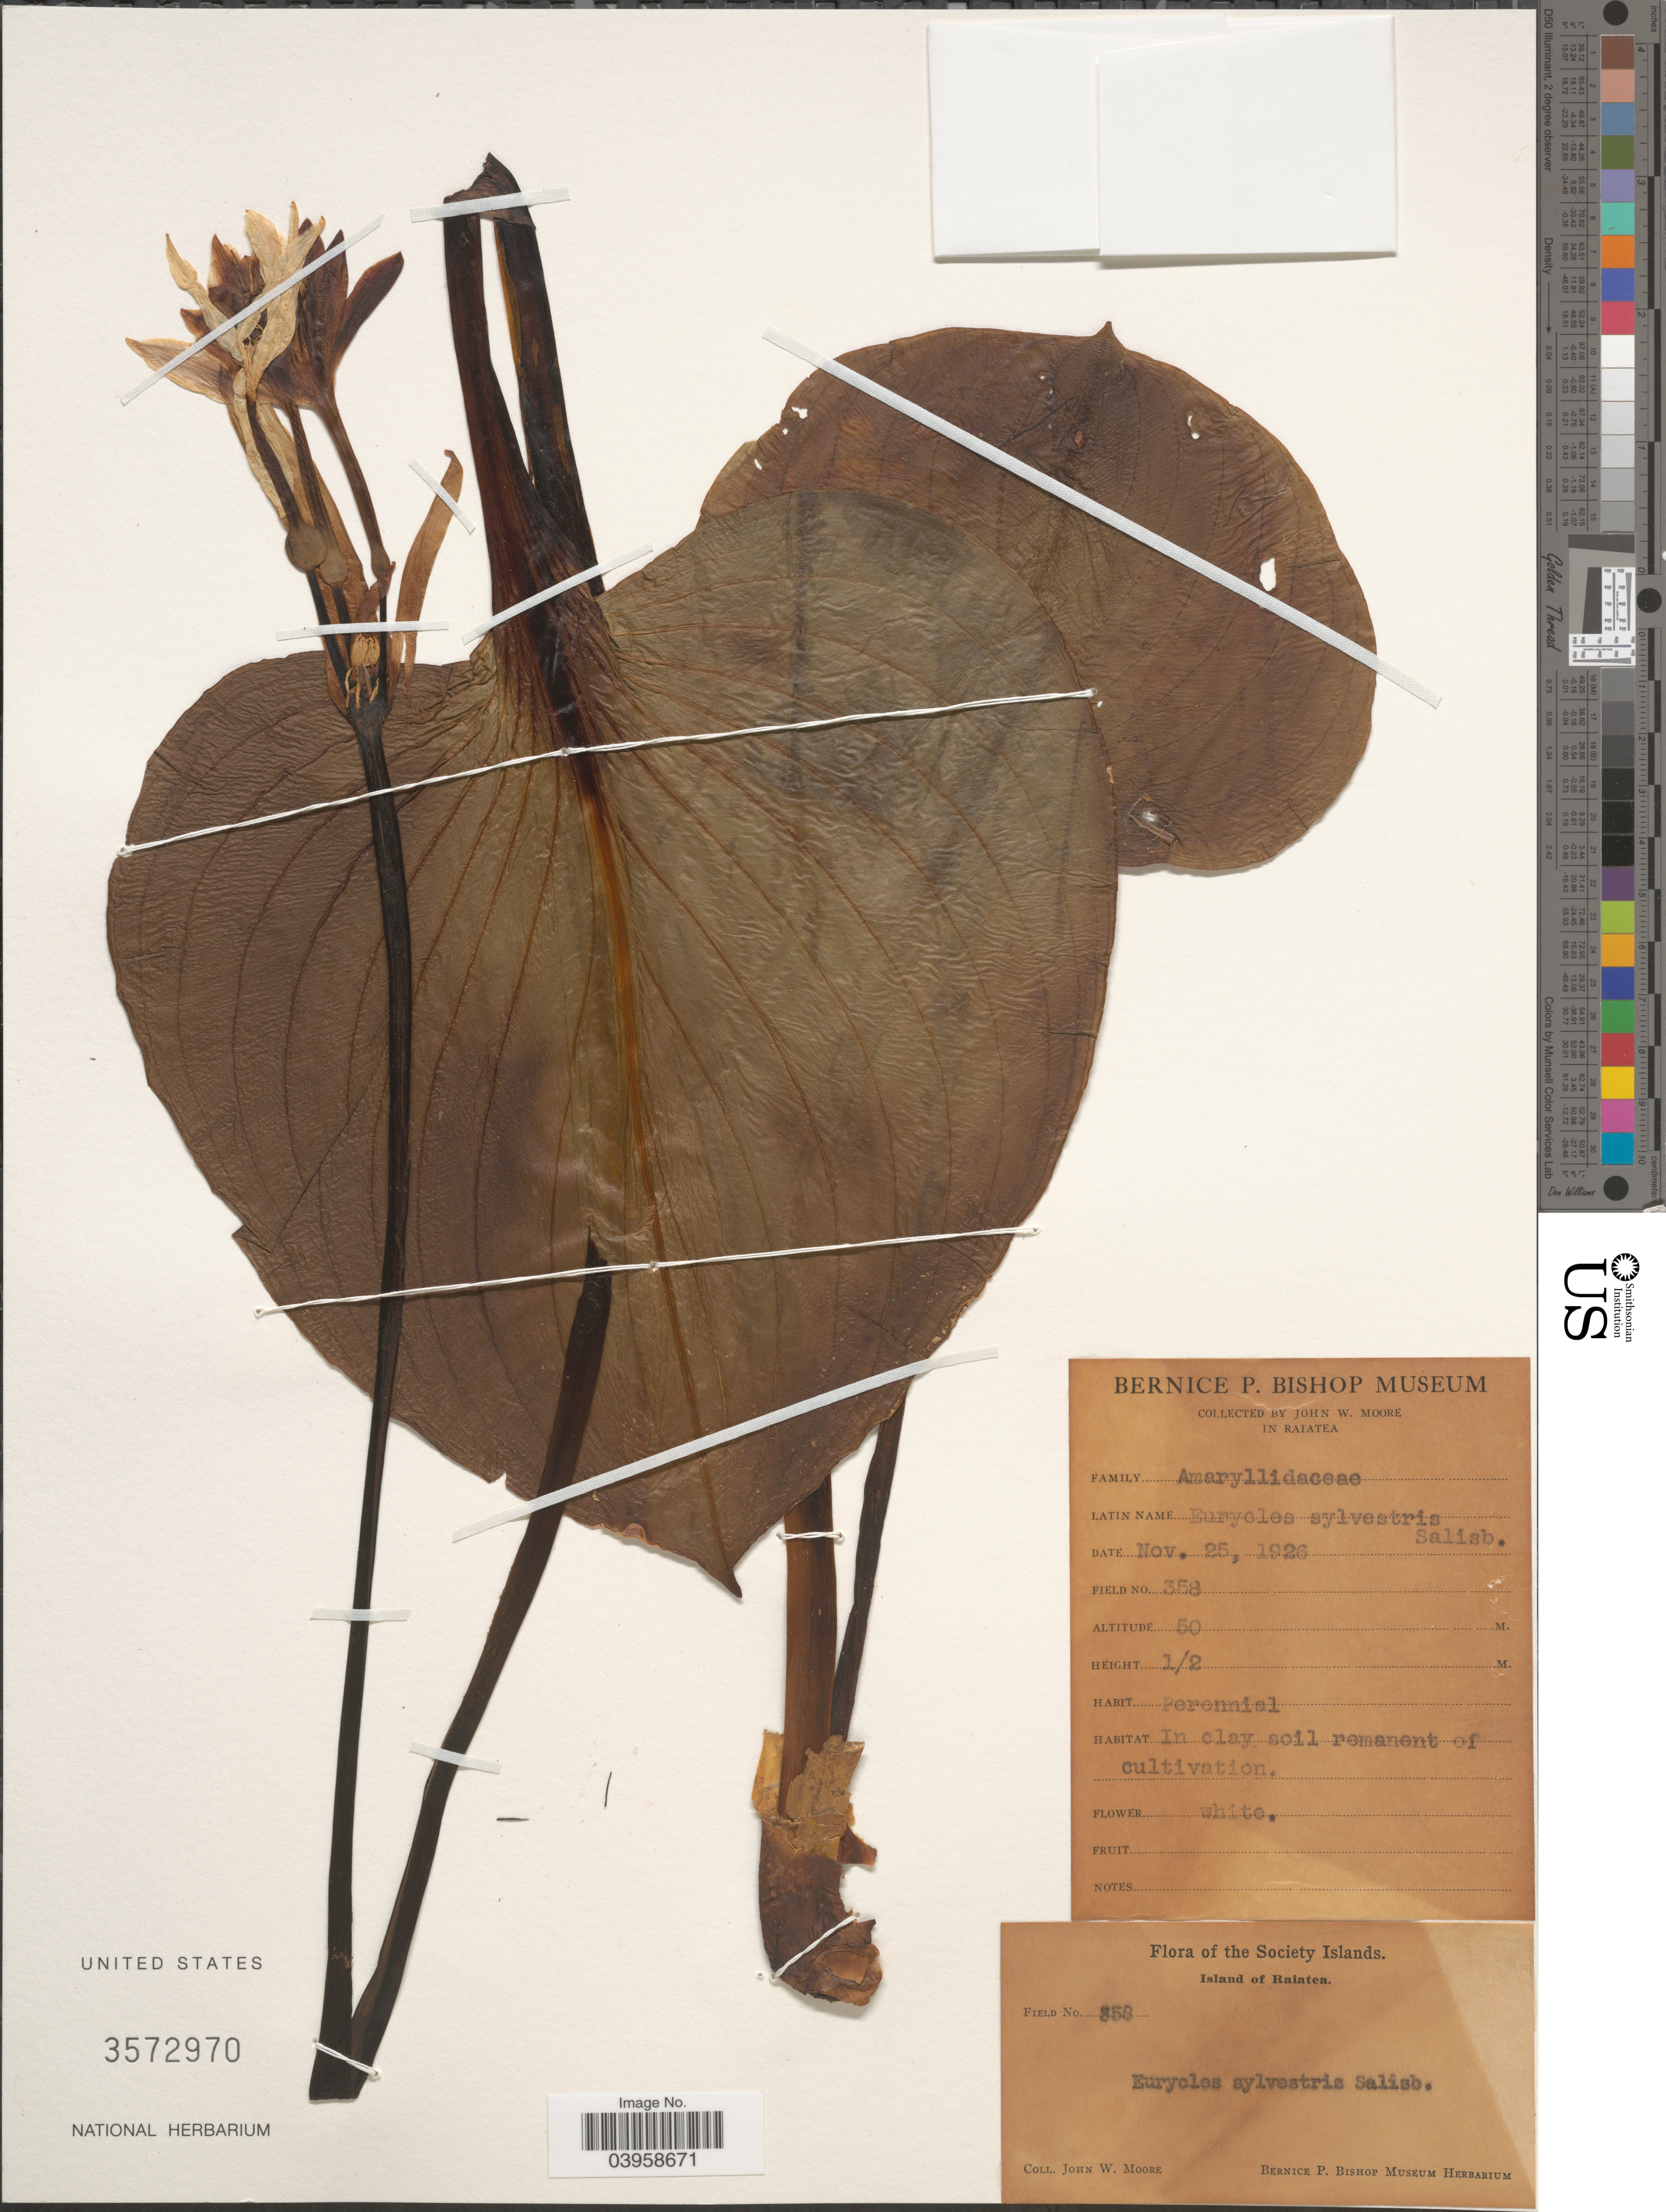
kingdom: Plantae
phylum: Tracheophyta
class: Liliopsida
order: Asparagales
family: Amaryllidaceae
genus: Eucharis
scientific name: Eucharis sp.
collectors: J. Moore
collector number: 358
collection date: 1926-11-25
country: French Polynesia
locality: In Raiatea. The Society Islands. Island of Raiatea.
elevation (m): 50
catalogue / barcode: US 3572970